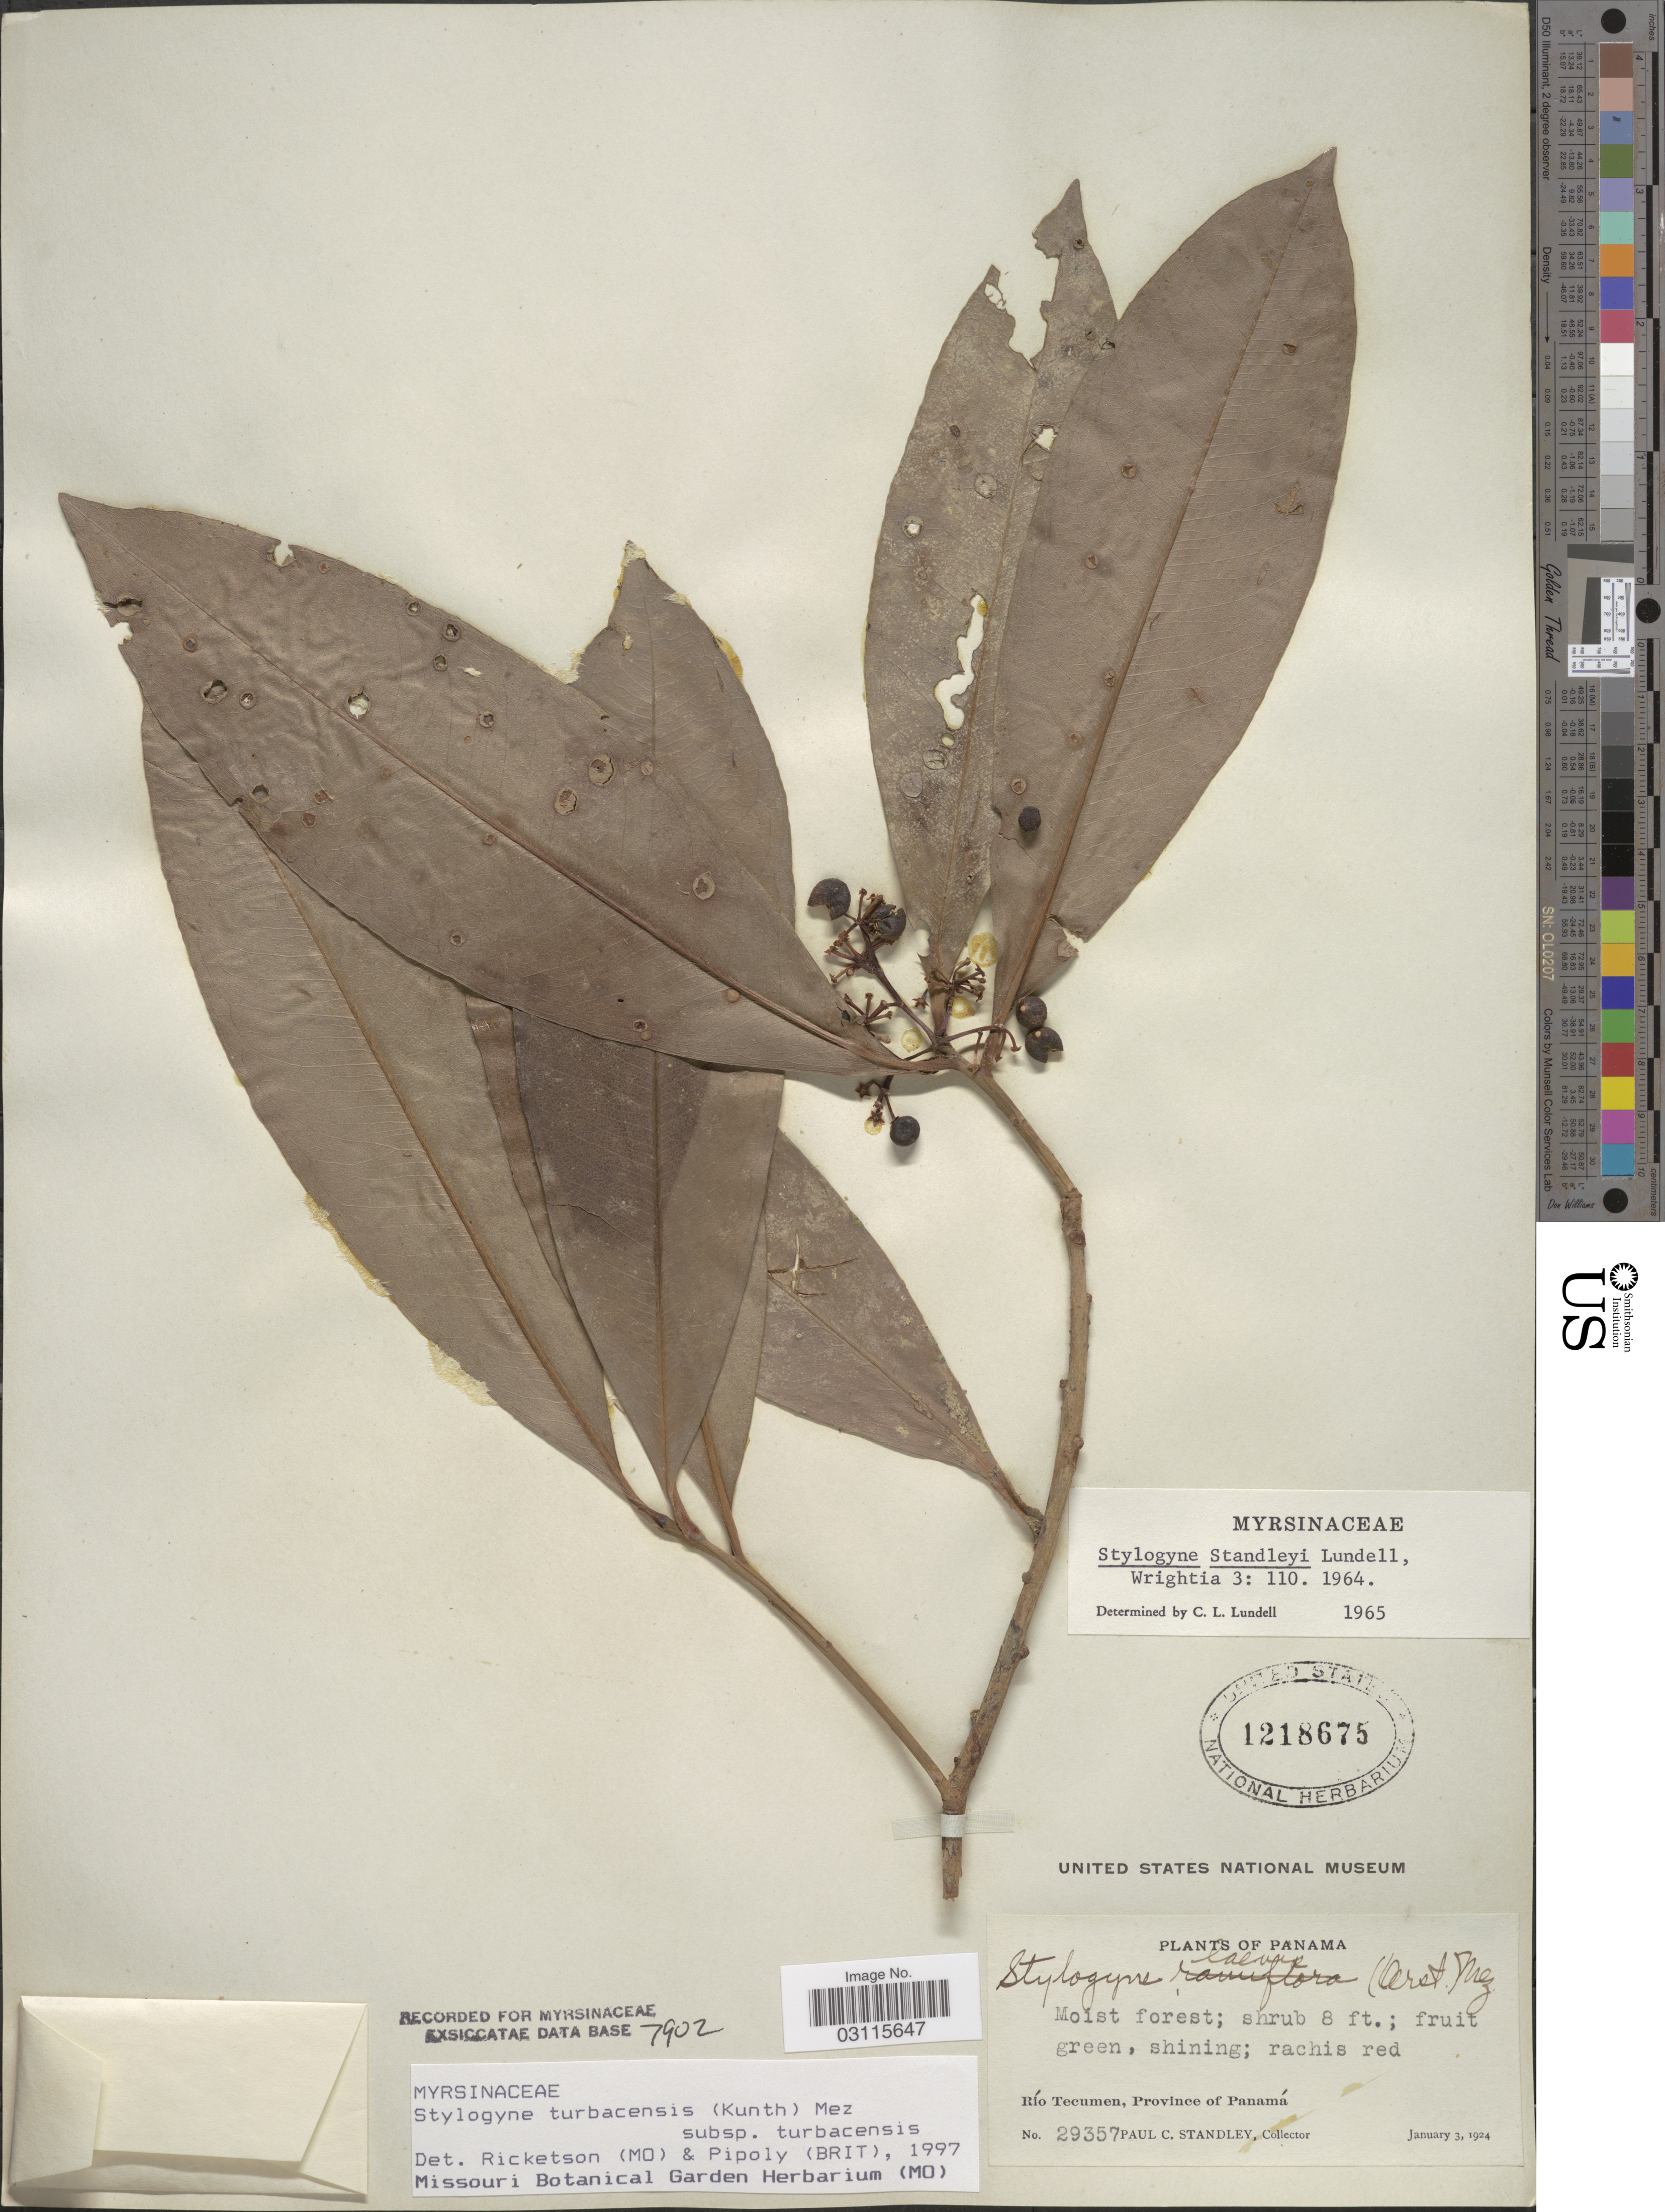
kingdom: Plantae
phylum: Tracheophyta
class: Magnoliopsida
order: Ericales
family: Primulaceae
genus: Stylogyne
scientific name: Stylogyne turbacensis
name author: (Kunth) Mez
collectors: P. C. Standley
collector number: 29357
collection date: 1924-01-03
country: Panama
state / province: Panamá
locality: Río Tecumen, Province of Panamá.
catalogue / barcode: US 1218675